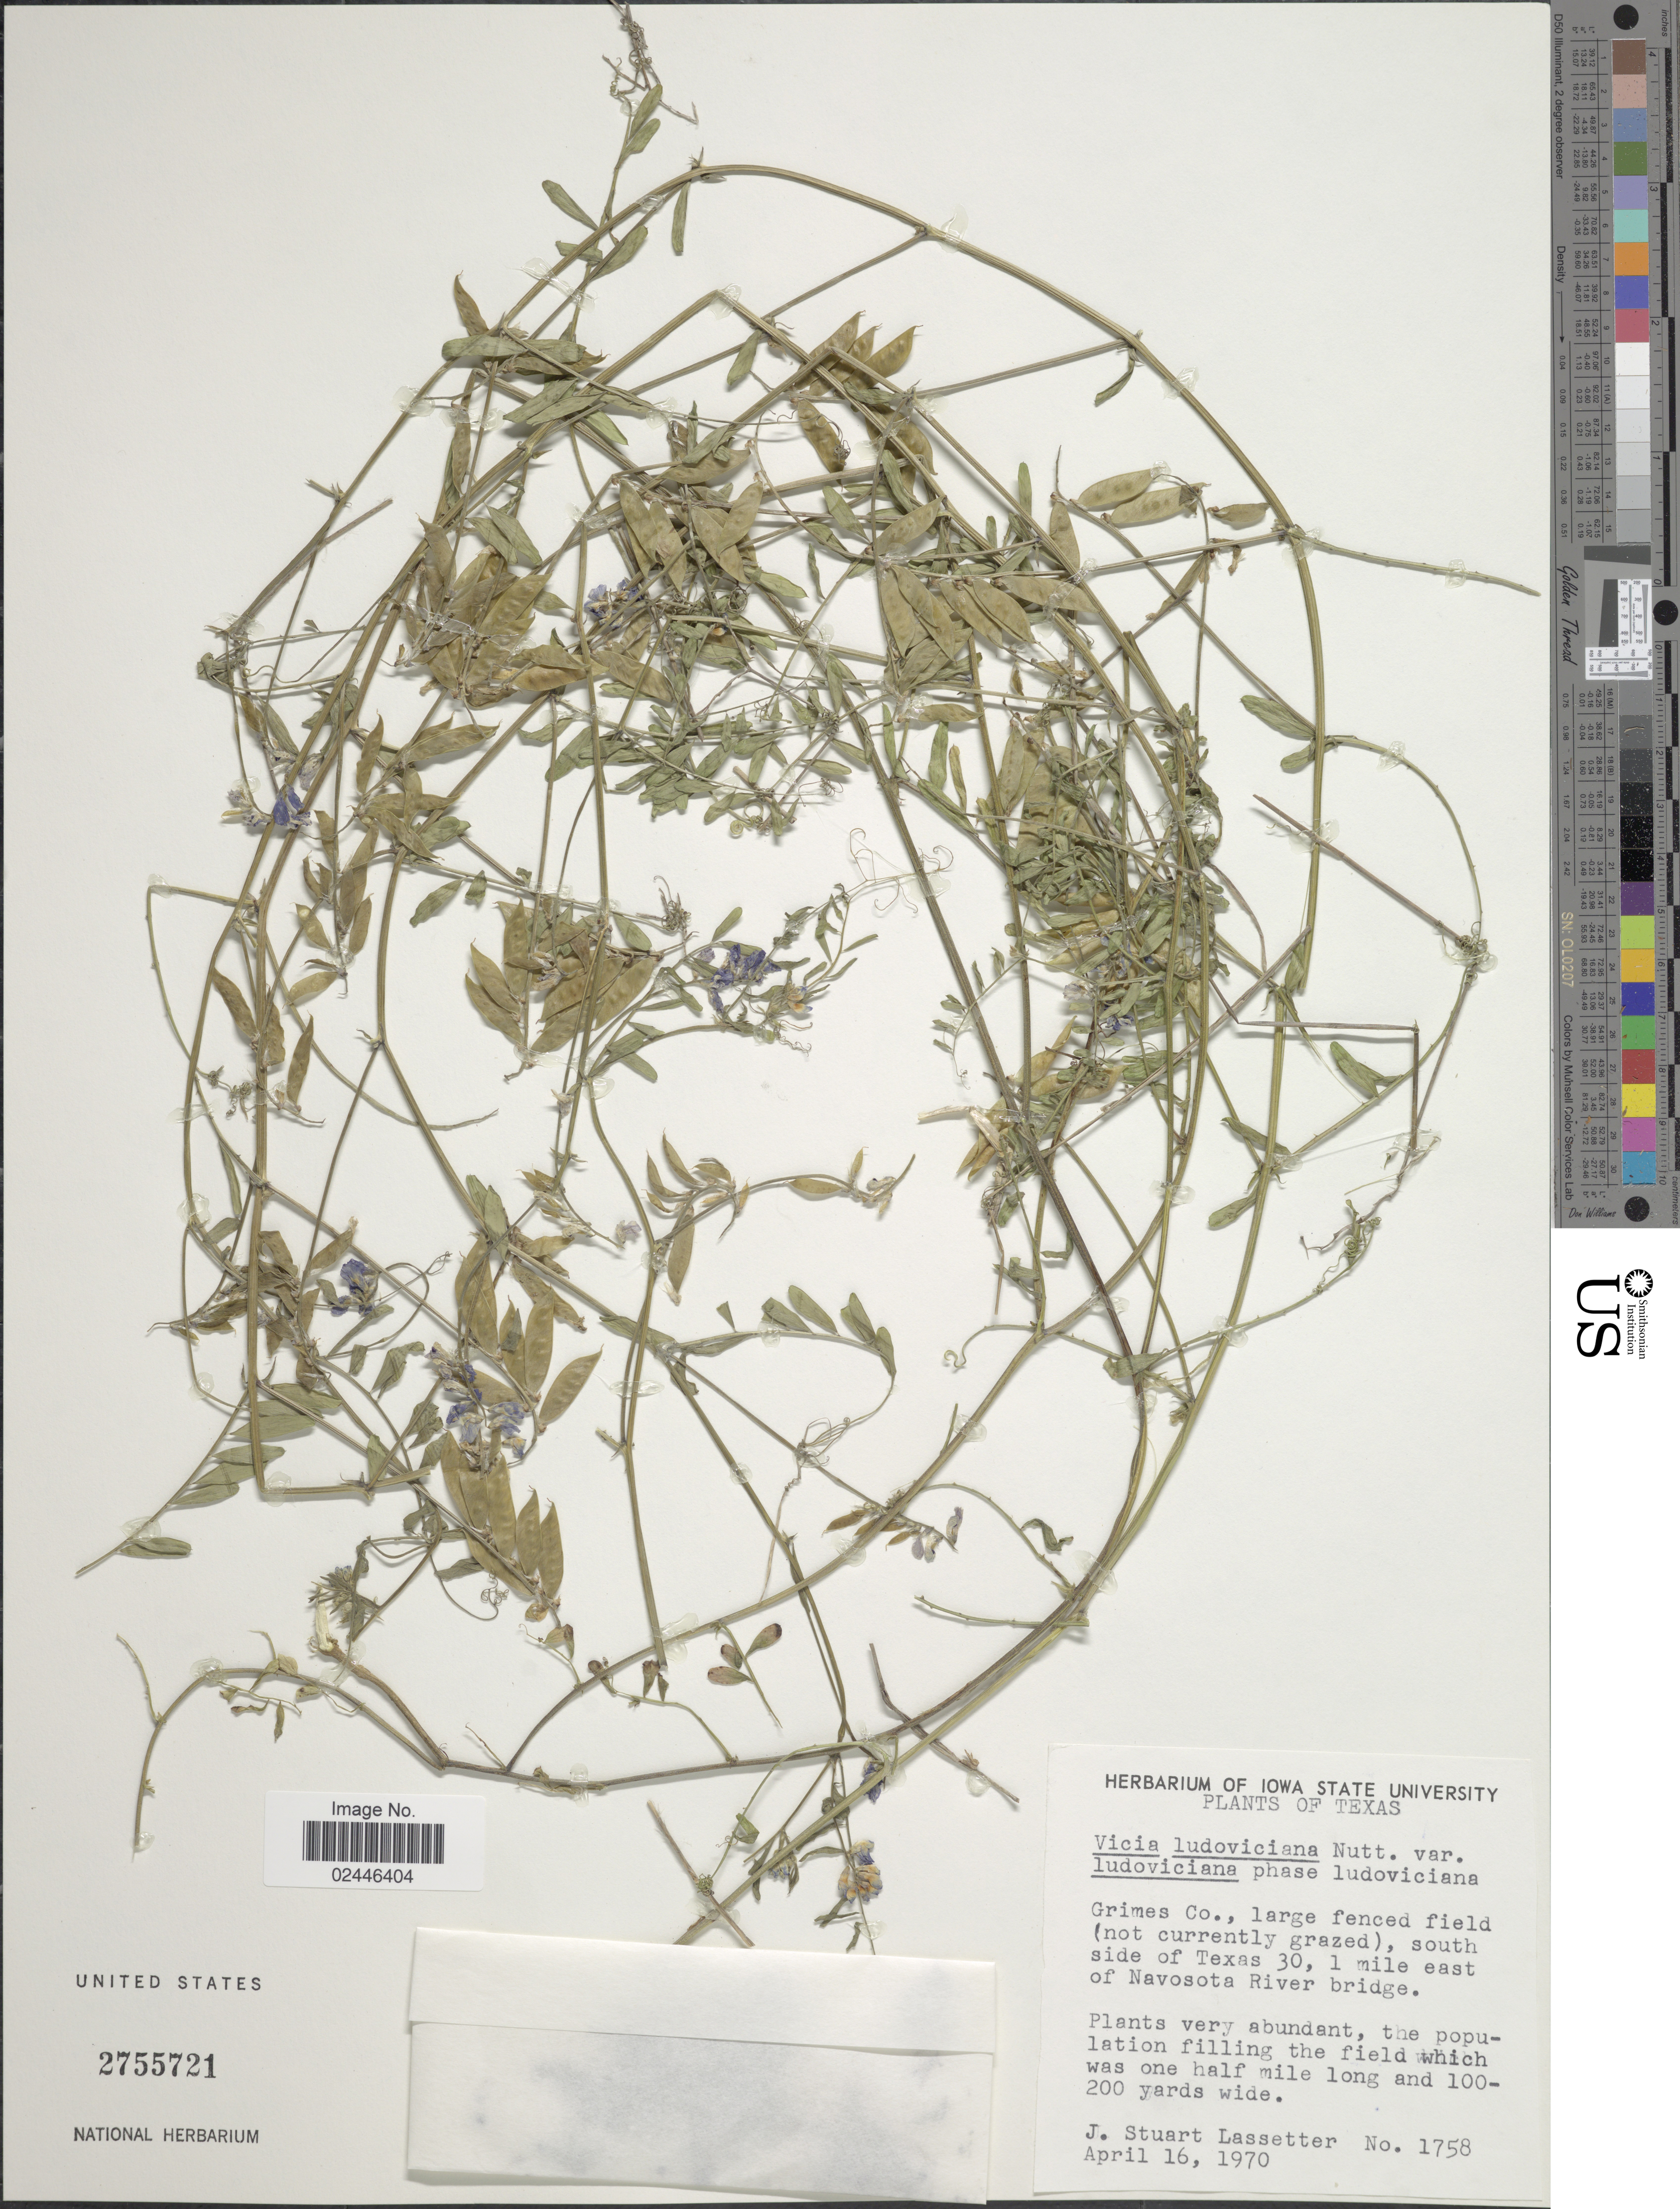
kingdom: Plantae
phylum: Tracheophyta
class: Magnoliopsida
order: Fabales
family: Fabaceae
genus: Vicia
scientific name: Vicia ludoviciana var. ludoviciana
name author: Nutt. ex Torr. & A. Gray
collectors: J. Lassetter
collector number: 1758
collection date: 1970-04-16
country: United States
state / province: Texas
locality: Grimes Co., south side of texas 30, 1 mile east of Navosota River bridge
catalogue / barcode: US 2755721